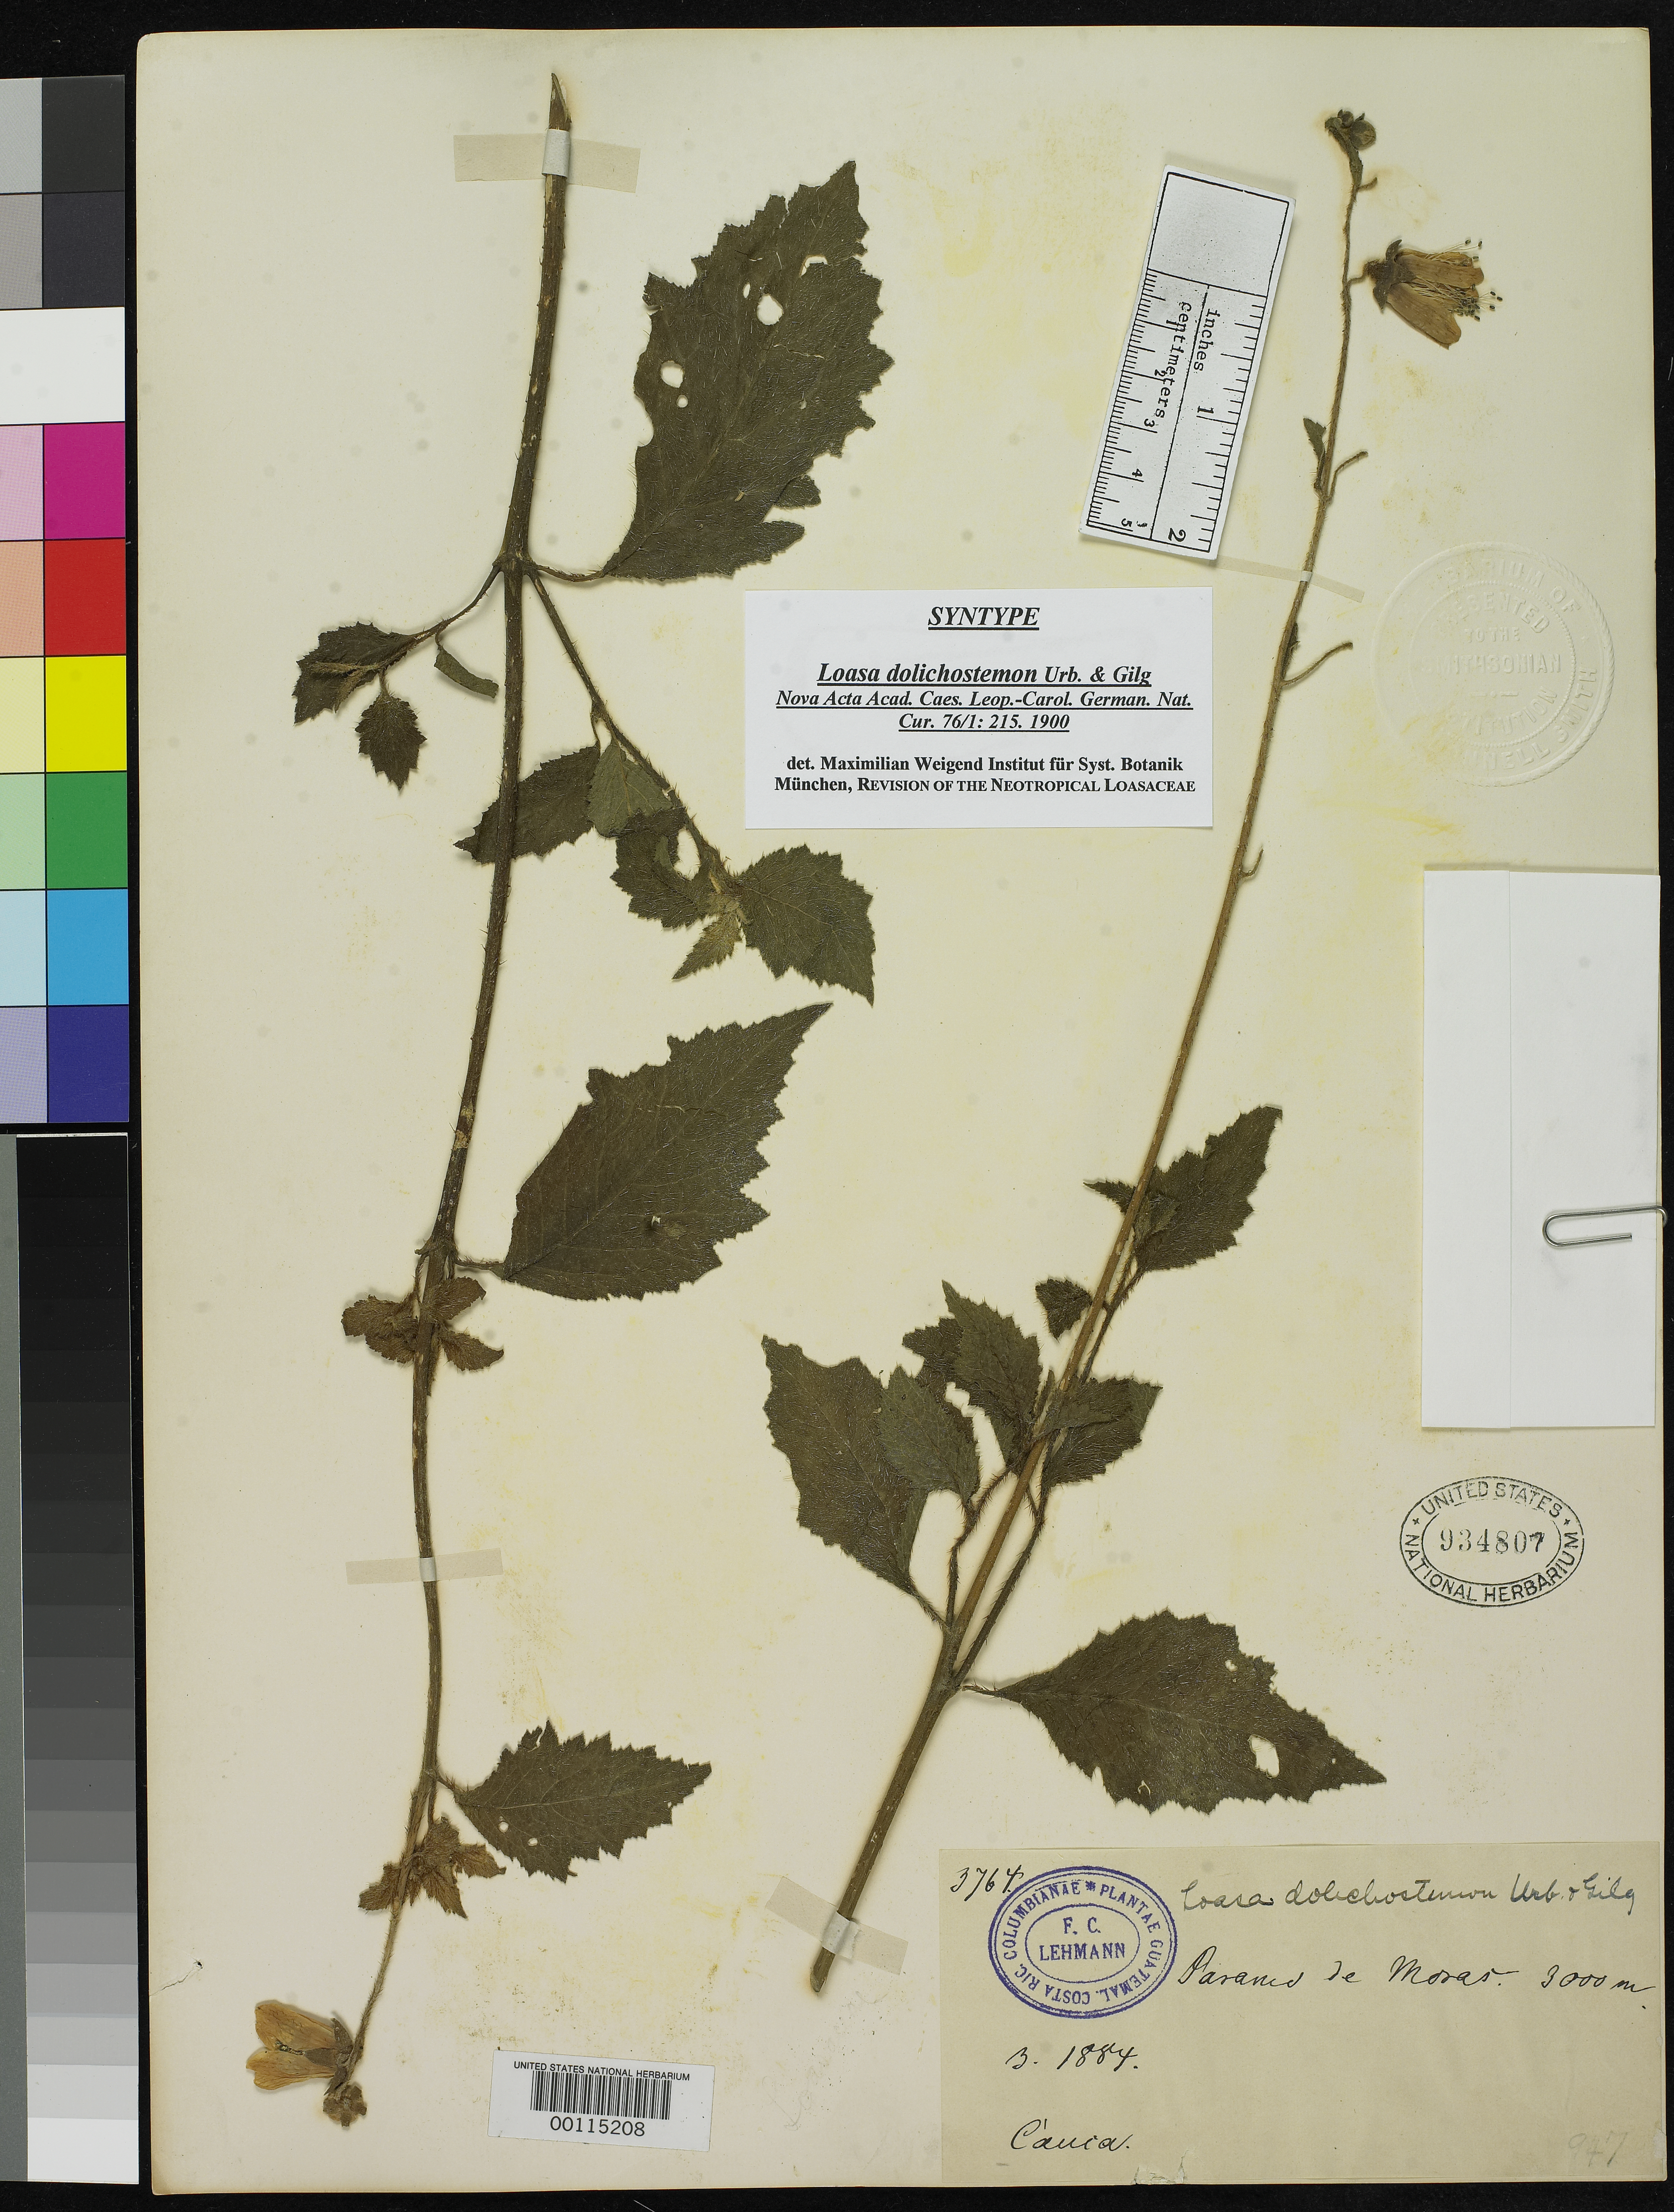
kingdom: Plantae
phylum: Tracheophyta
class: Magnoliopsida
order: Cornales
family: Loasaceae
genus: Loasa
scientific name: Loasa dolichostemon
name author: Urb. & Gilg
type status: Isosyntype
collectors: F. C. Lehmann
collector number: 3764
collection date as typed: Mar 1884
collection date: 1884-03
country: Colombia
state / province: Cauca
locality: Paramo de Moras.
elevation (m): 3000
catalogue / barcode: US 934807